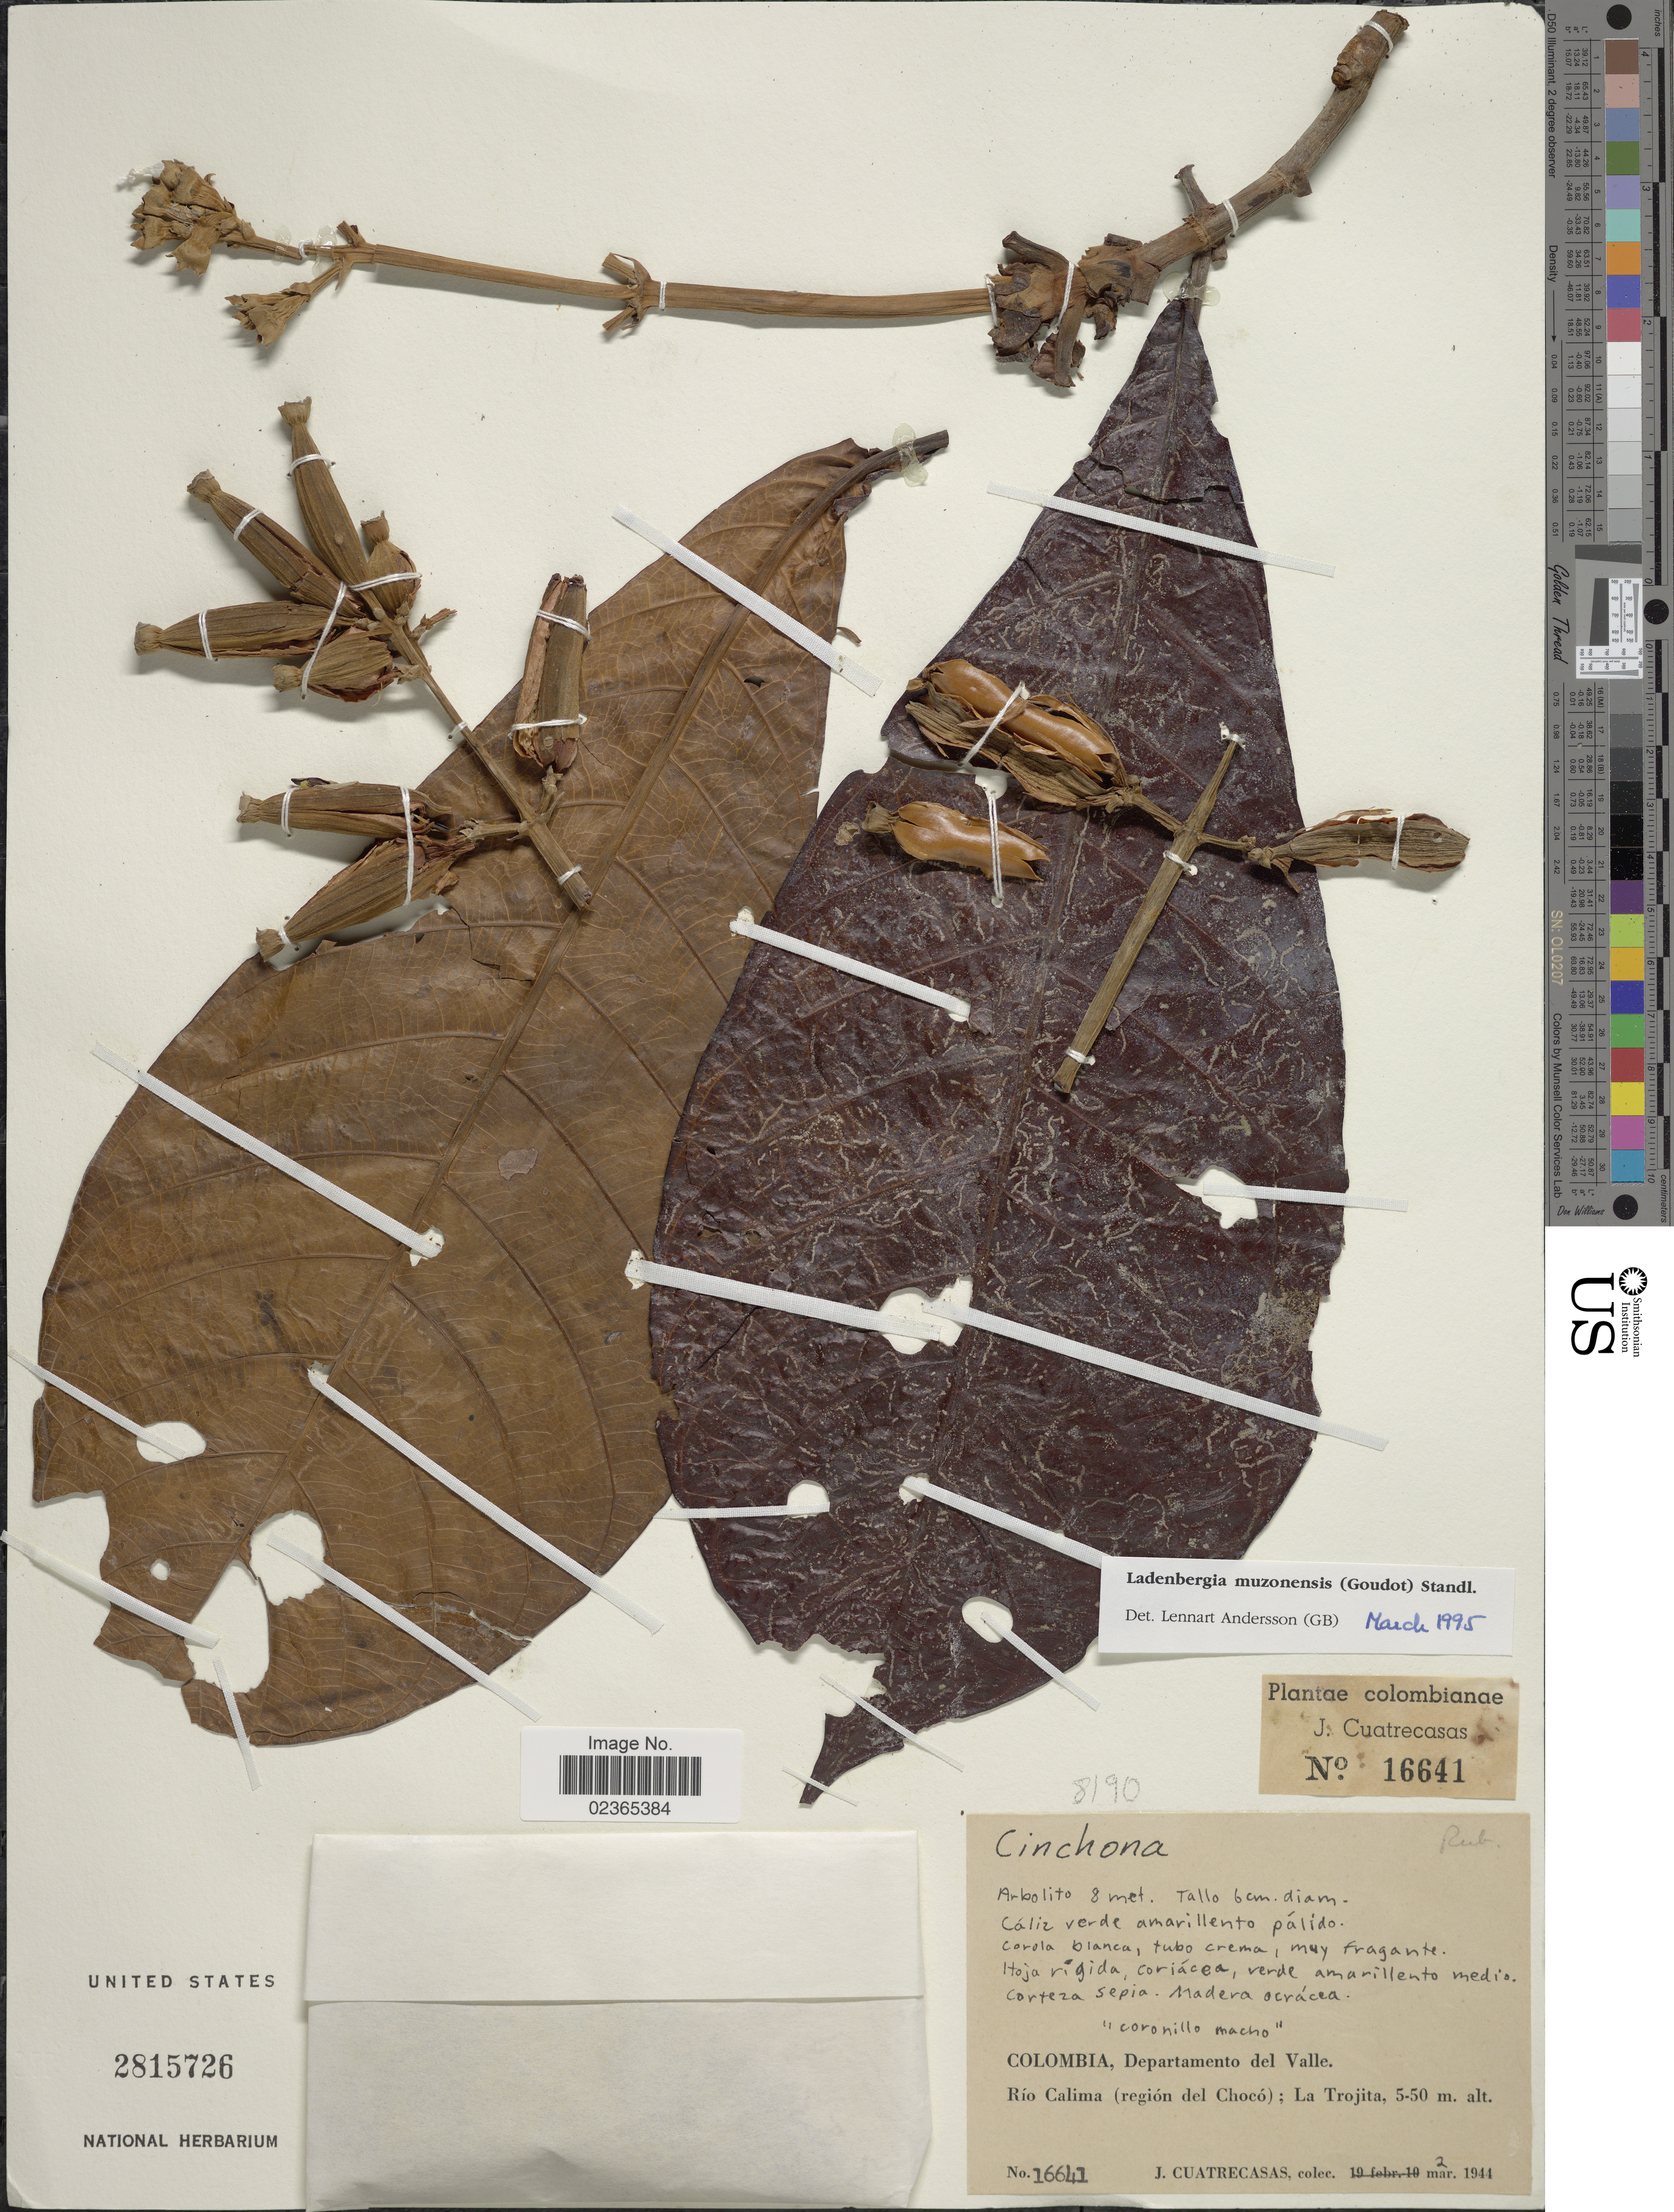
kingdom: Plantae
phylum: Tracheophyta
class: Magnoliopsida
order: Gentianales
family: Rubiaceae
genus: Ladenbergia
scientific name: Ladenbergia muzonensis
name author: (Goudot) Standl.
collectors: J. Cuatrecasas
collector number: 16641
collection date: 1944-03-02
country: Colombia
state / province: Valle del Cauca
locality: Departamento del Valle, Rio Calima (region del Choco); La Trojita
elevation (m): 5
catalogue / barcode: US 2815726